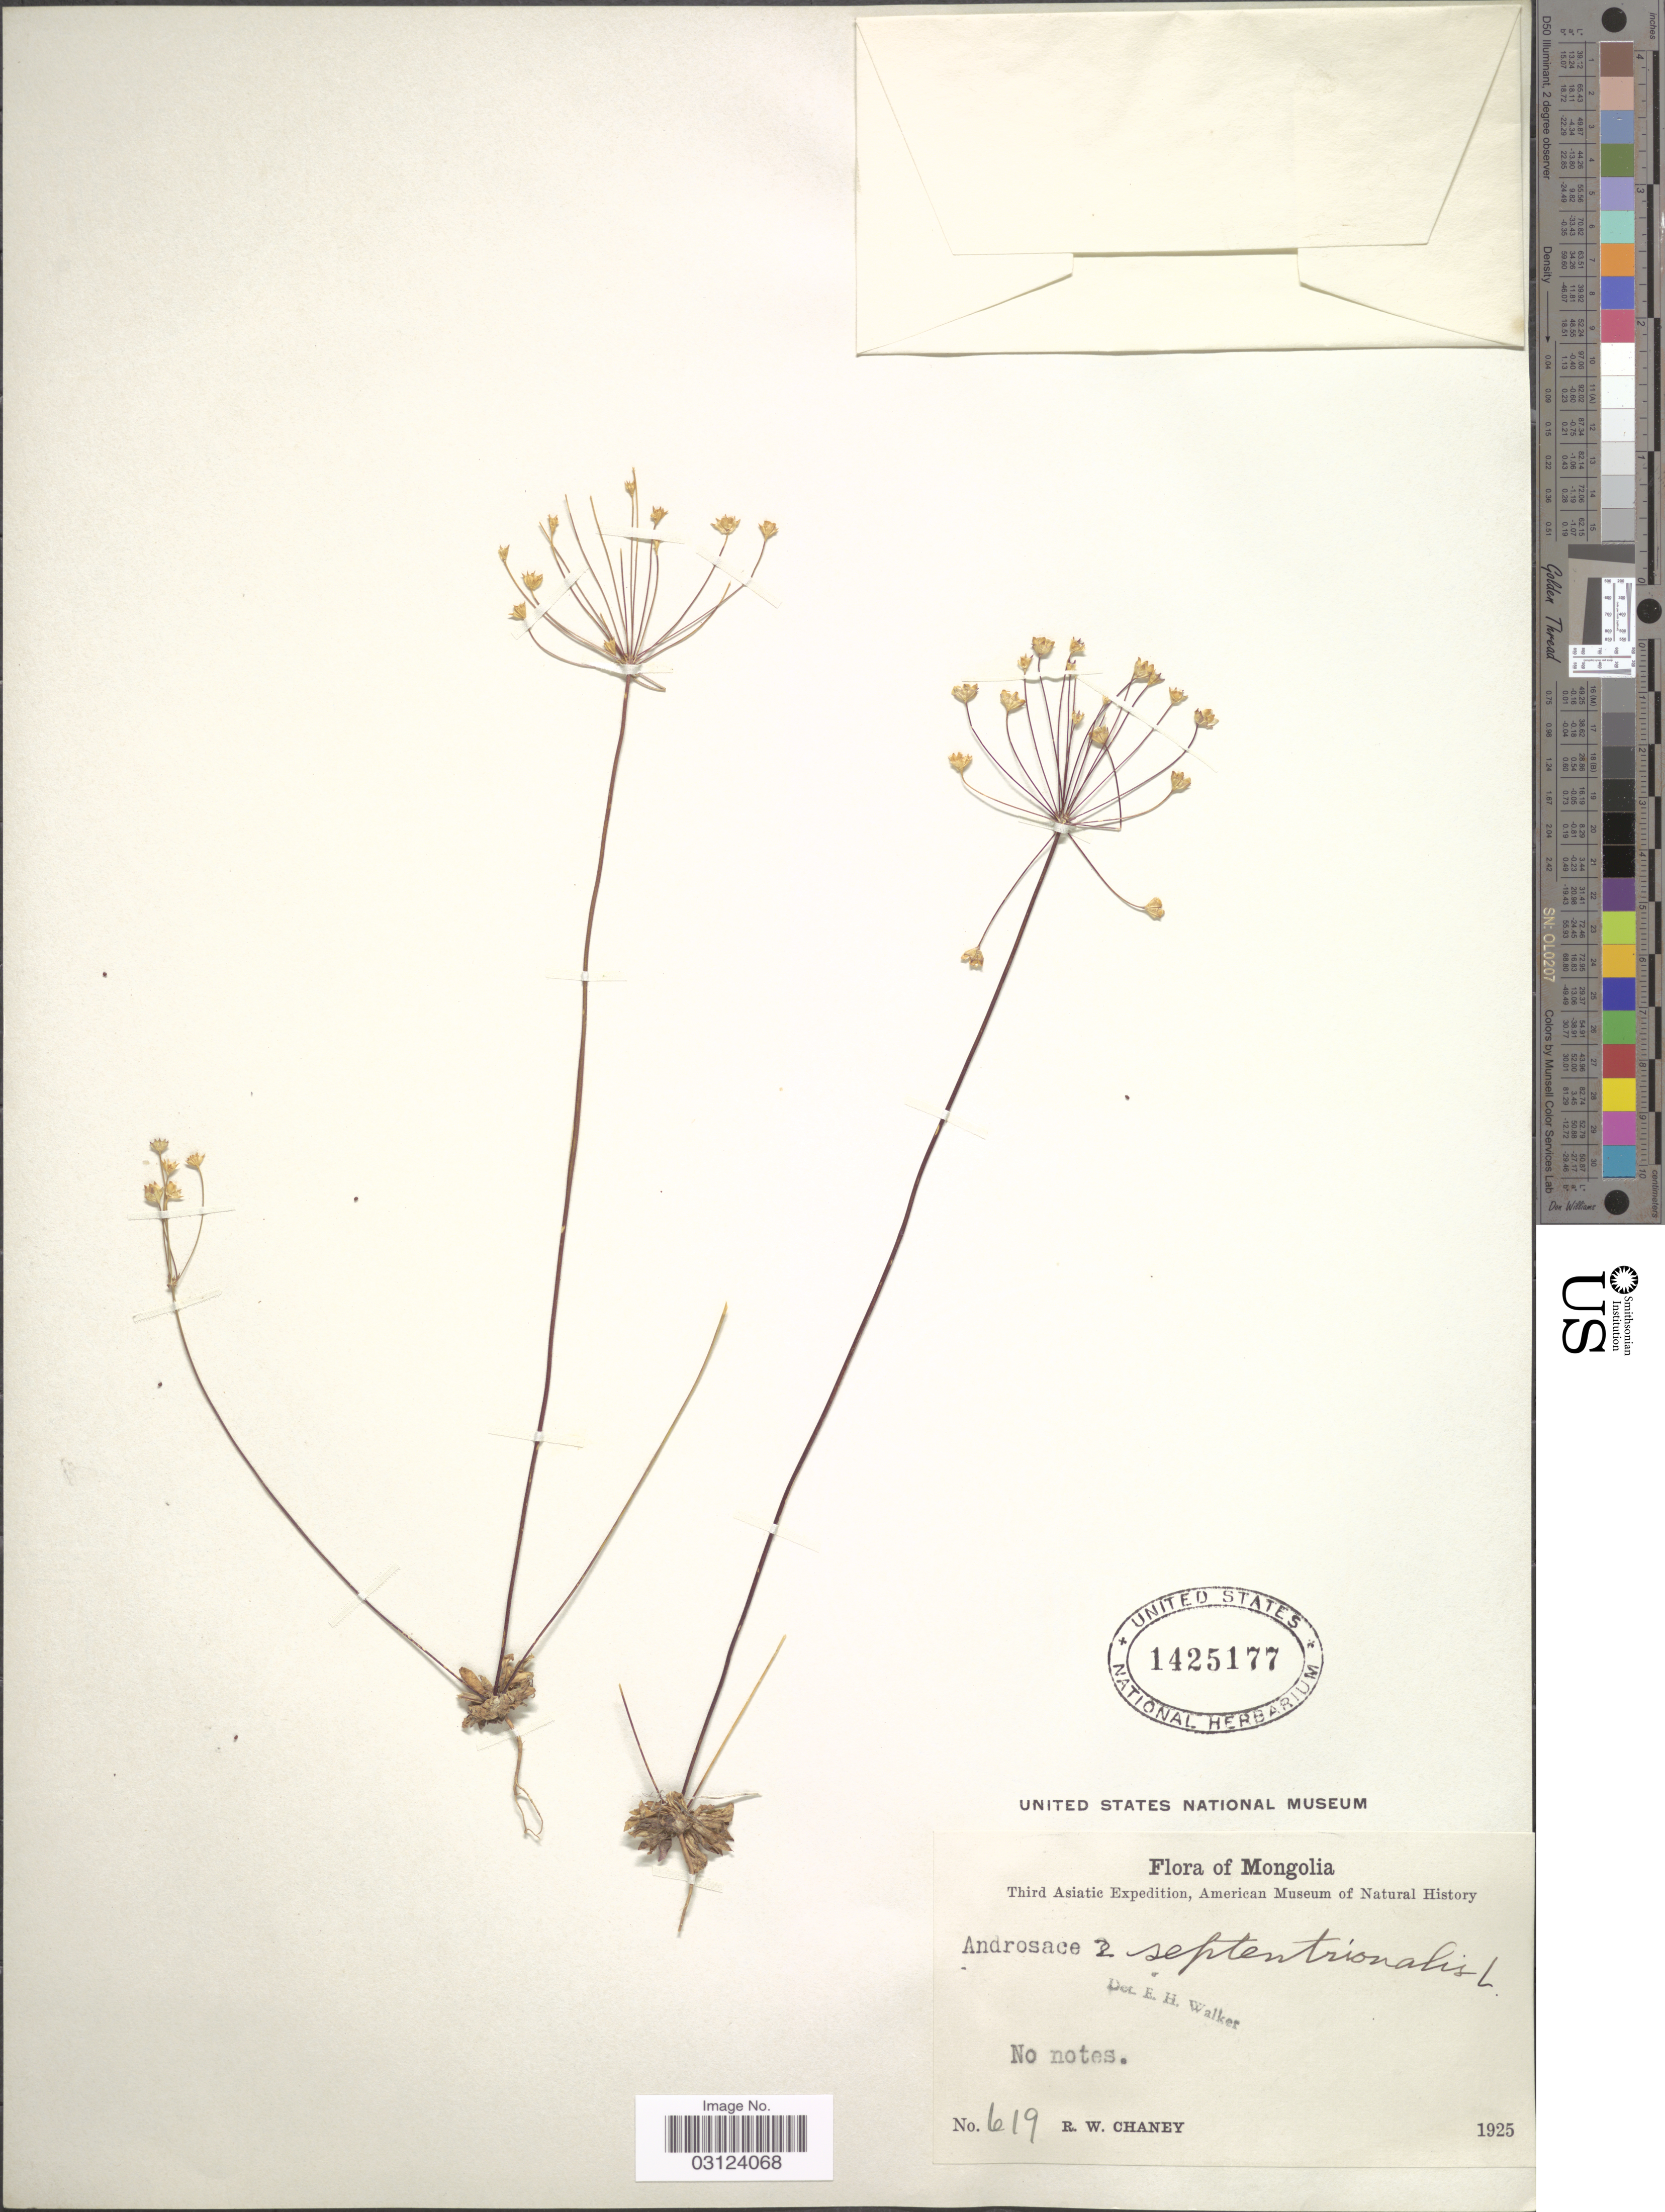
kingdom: Plantae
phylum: Tracheophyta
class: Magnoliopsida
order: Ericales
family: Primulaceae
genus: Androsace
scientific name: Androsace septentrionalis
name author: L.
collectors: R. Chaney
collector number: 619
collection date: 1925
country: Mongolia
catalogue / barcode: US 1425177